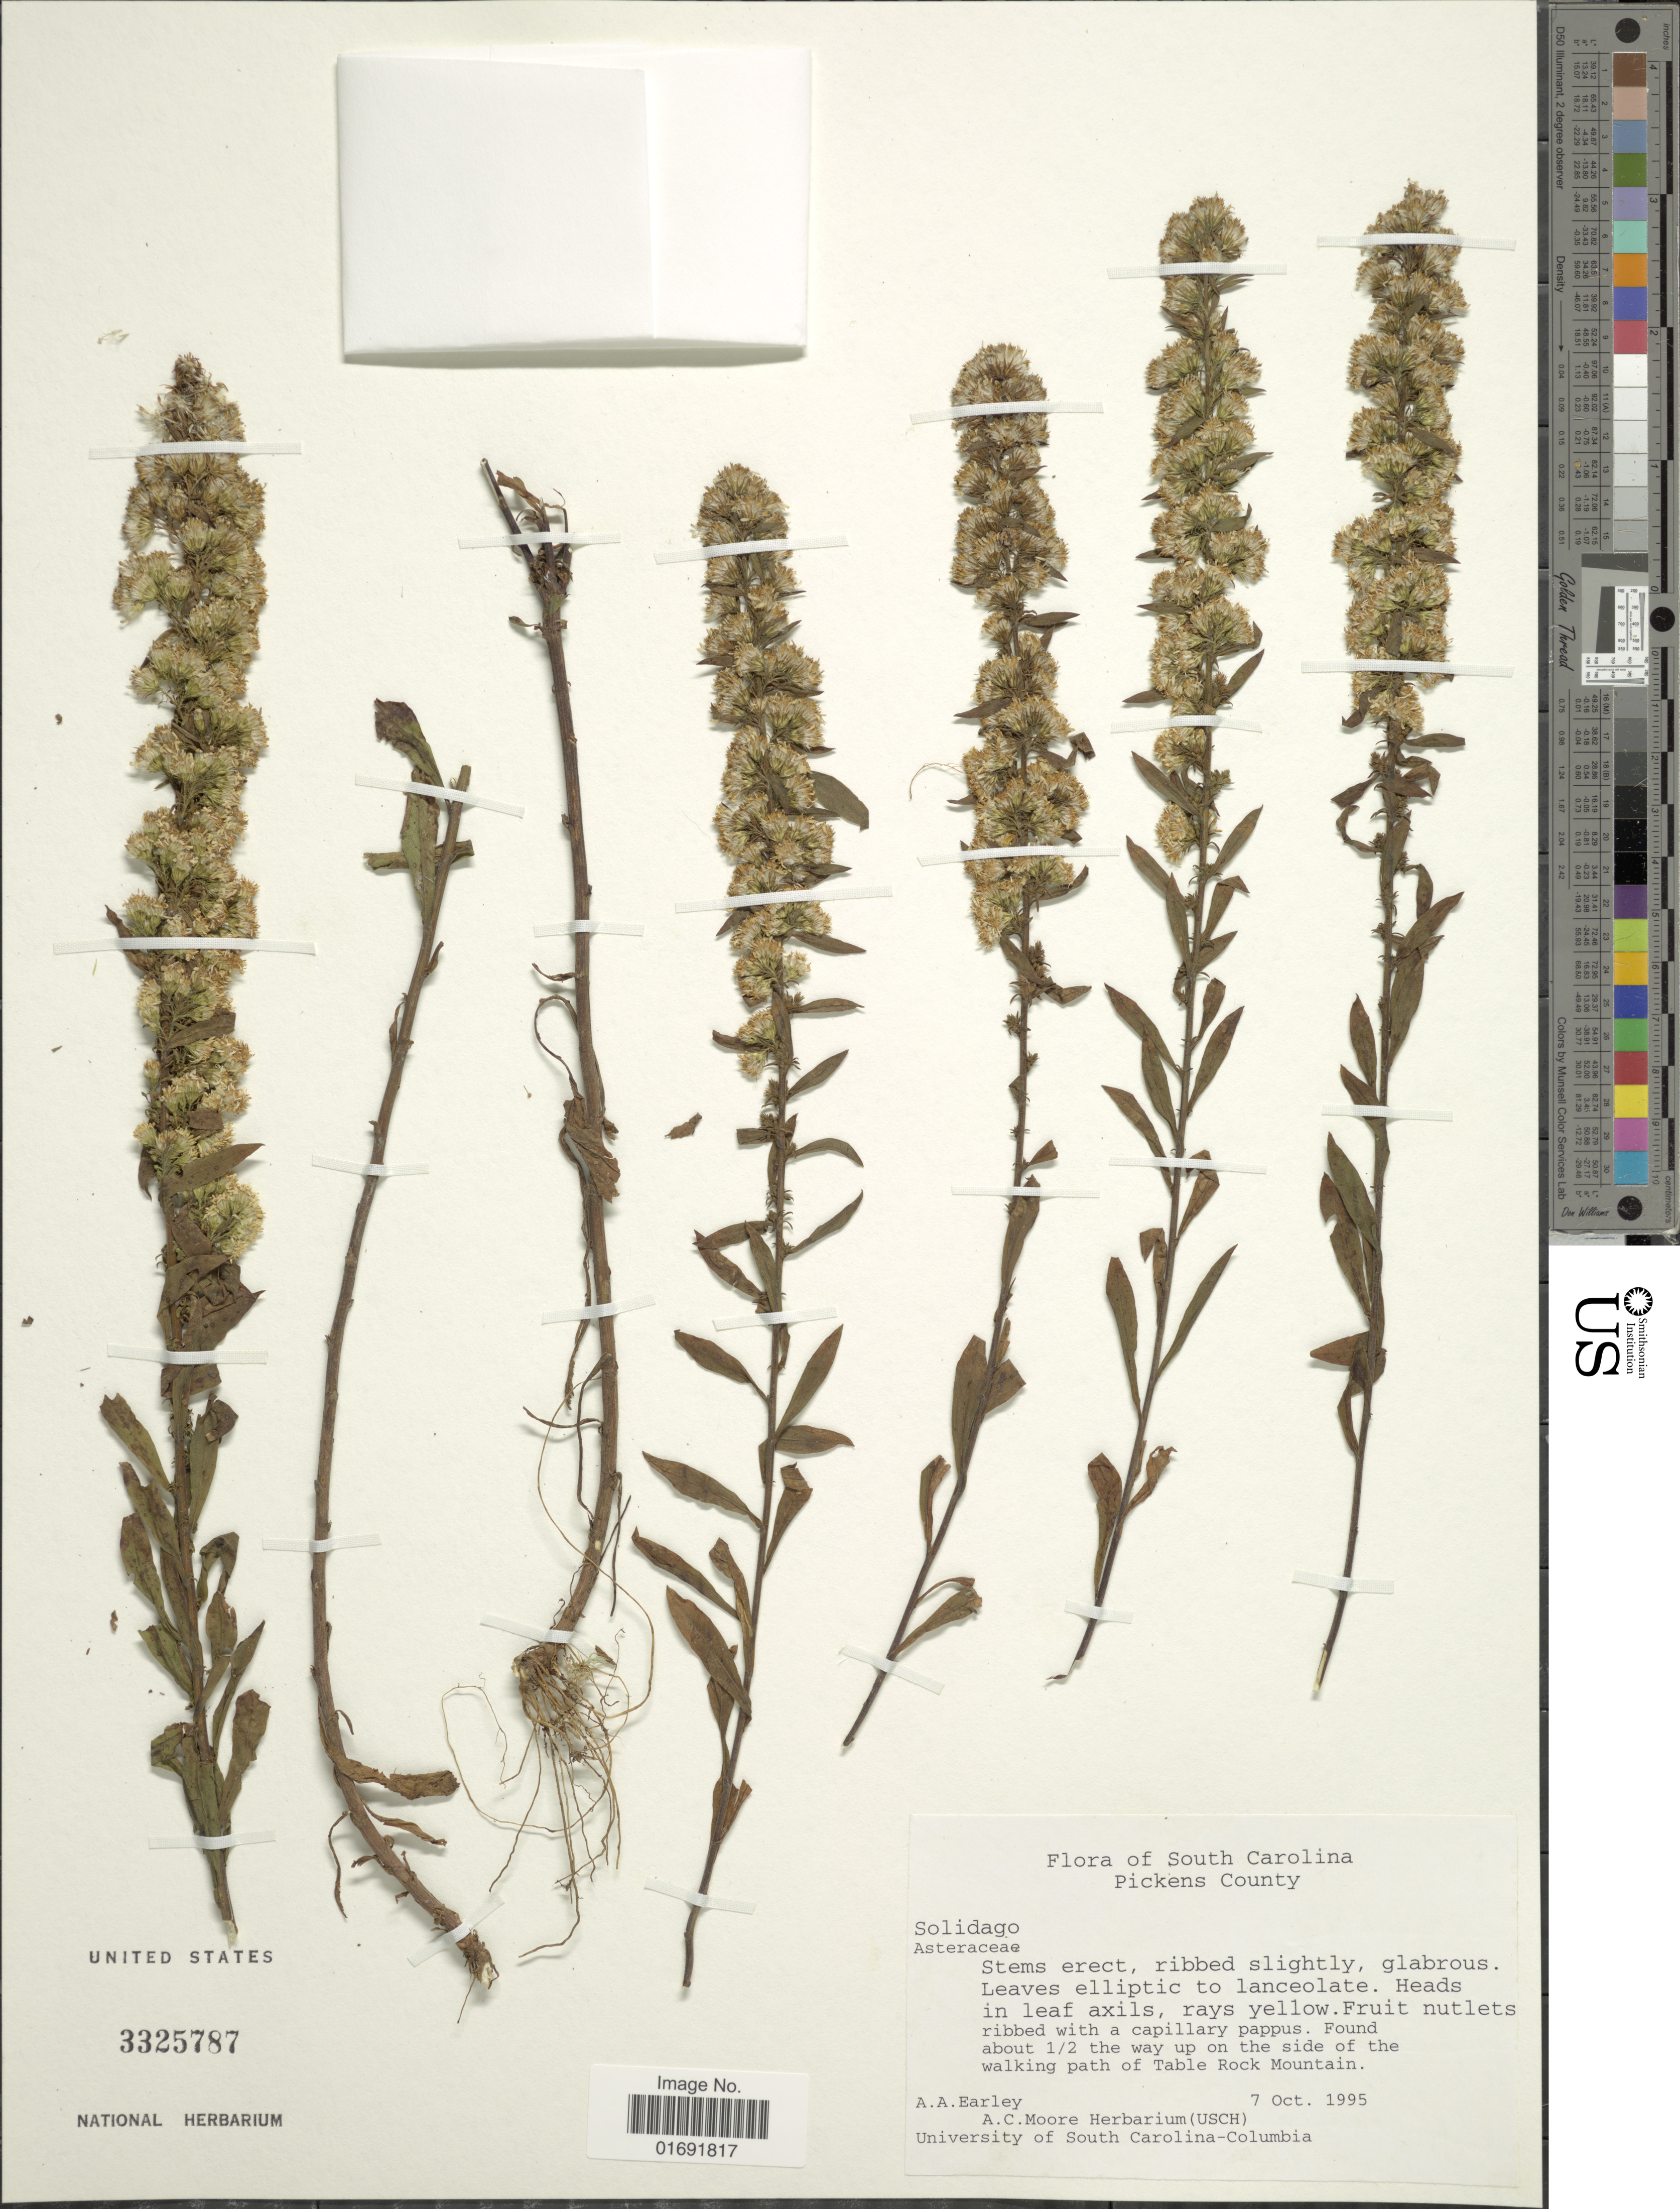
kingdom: Plantae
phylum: Tracheophyta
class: Magnoliopsida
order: Asterales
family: Asteraceae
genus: Solidago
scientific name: Solidago sp.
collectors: A. Earley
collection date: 1995-10-07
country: United States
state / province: South Carolina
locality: Pickens County, about 1/2 the way up on the side of the walking path of Table Rock Mountain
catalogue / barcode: US 3325787